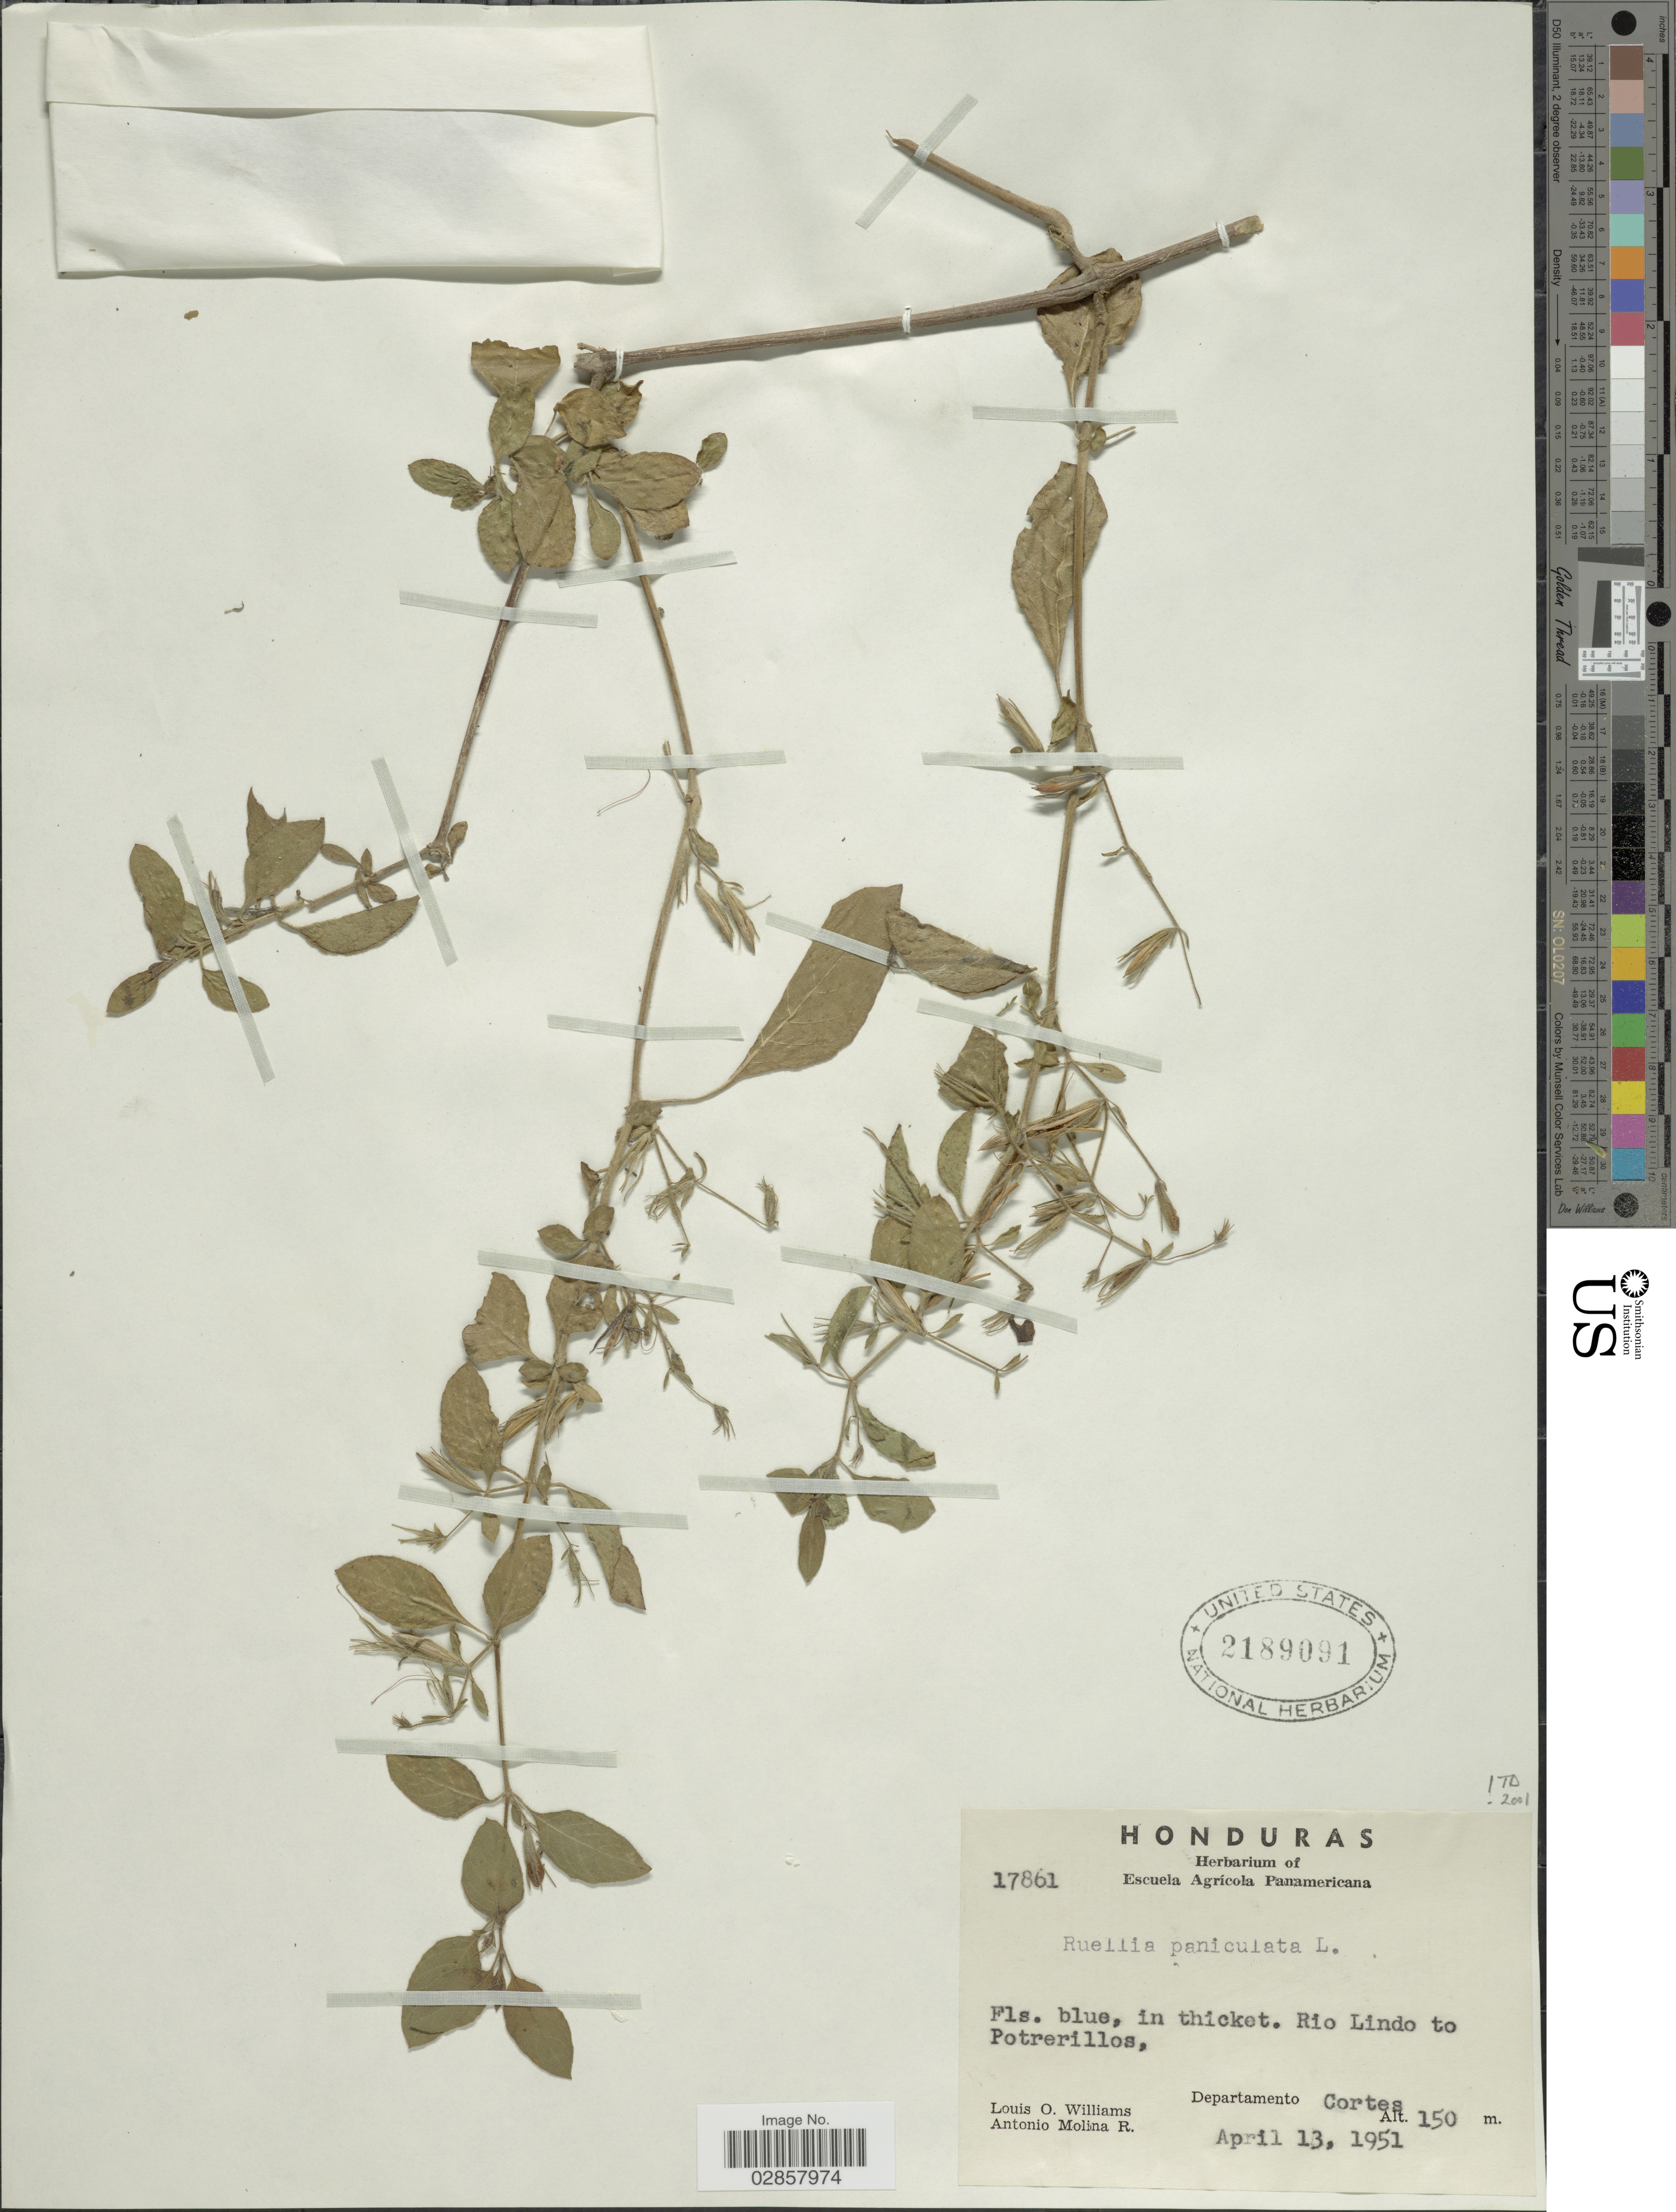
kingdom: Plantae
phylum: Tracheophyta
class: Magnoliopsida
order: Lamiales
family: Acanthaceae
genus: Ruellia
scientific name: Ruellia paniculata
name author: L.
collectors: L. O. Williams & A. Molina R.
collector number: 17861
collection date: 1951-04-13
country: Honduras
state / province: Cortés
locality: Rio Lindo to Potrerillos, Departamento Cortes.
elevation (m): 150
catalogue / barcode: US 2189091